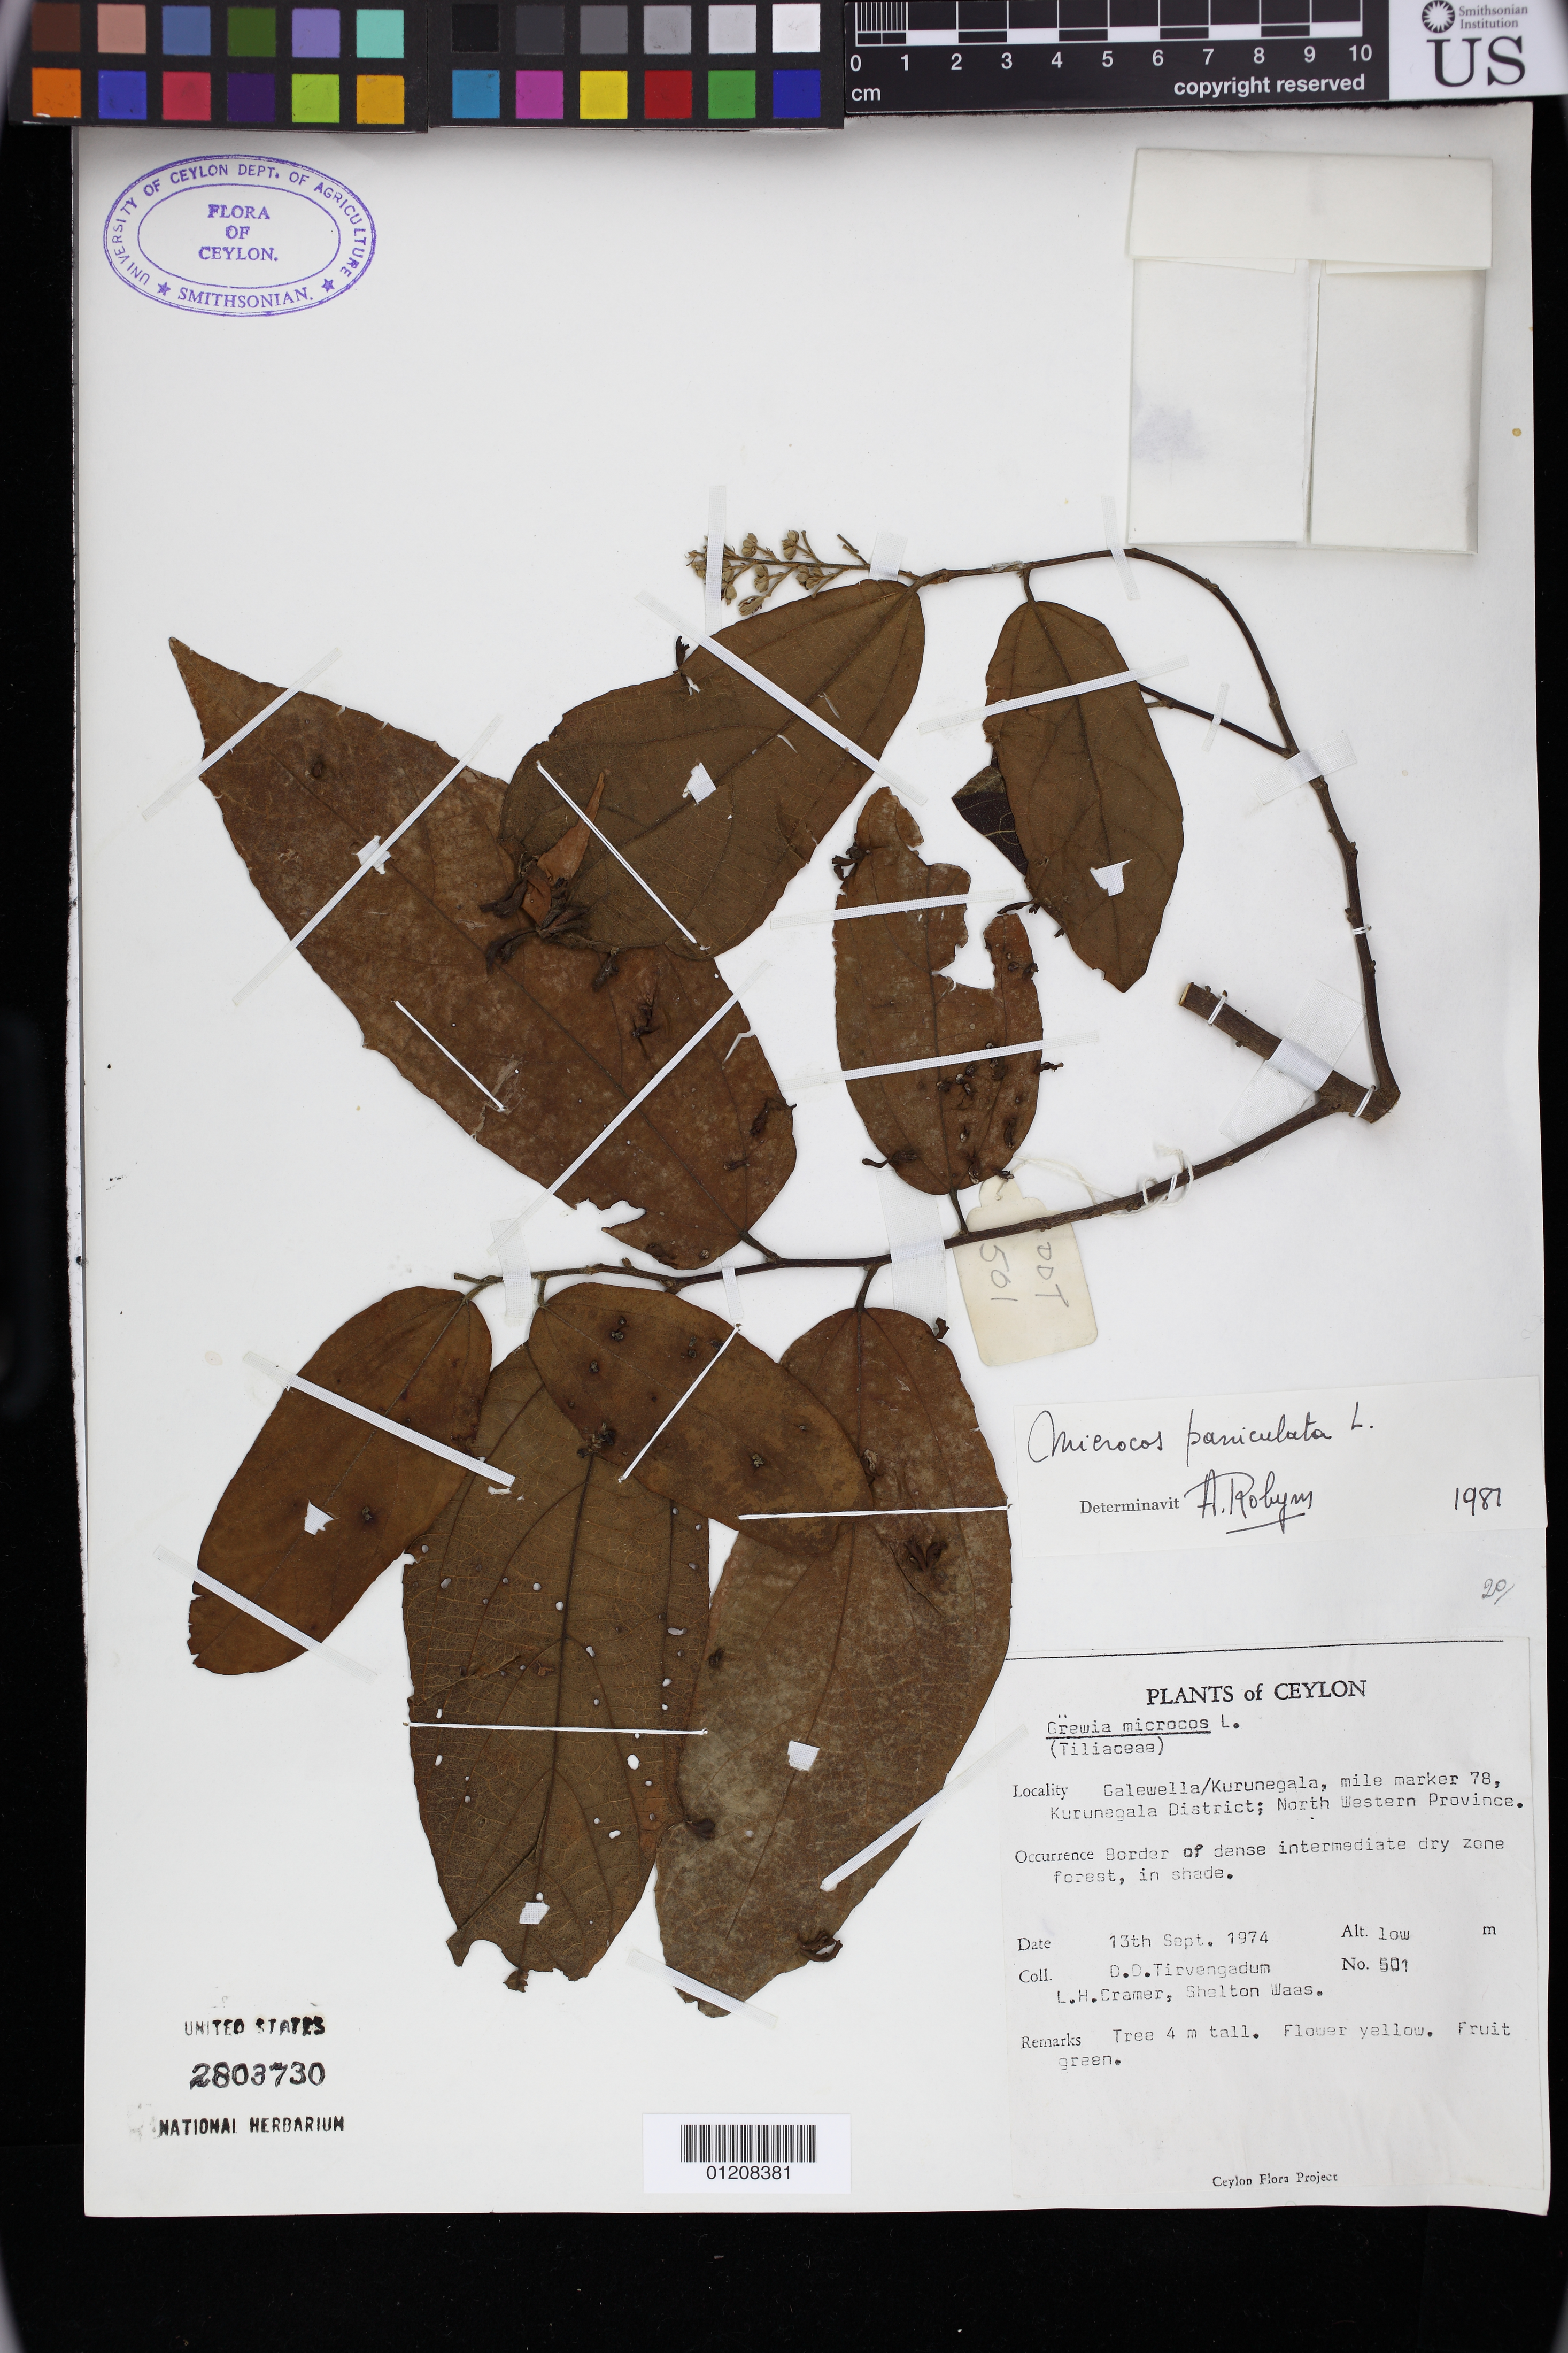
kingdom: Plantae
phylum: Tracheophyta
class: Magnoliopsida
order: Malvales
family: Malvaceae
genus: Microcos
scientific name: Microcos paniculata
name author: L.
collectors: D. Tirvengadum, L. H. Cramer & S. Waas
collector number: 501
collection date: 1974-09-13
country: Sri Lanka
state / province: North Western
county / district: North Western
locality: Galewella/Kurunegala, mile marker 78. Kurunegala.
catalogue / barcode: US 2803730